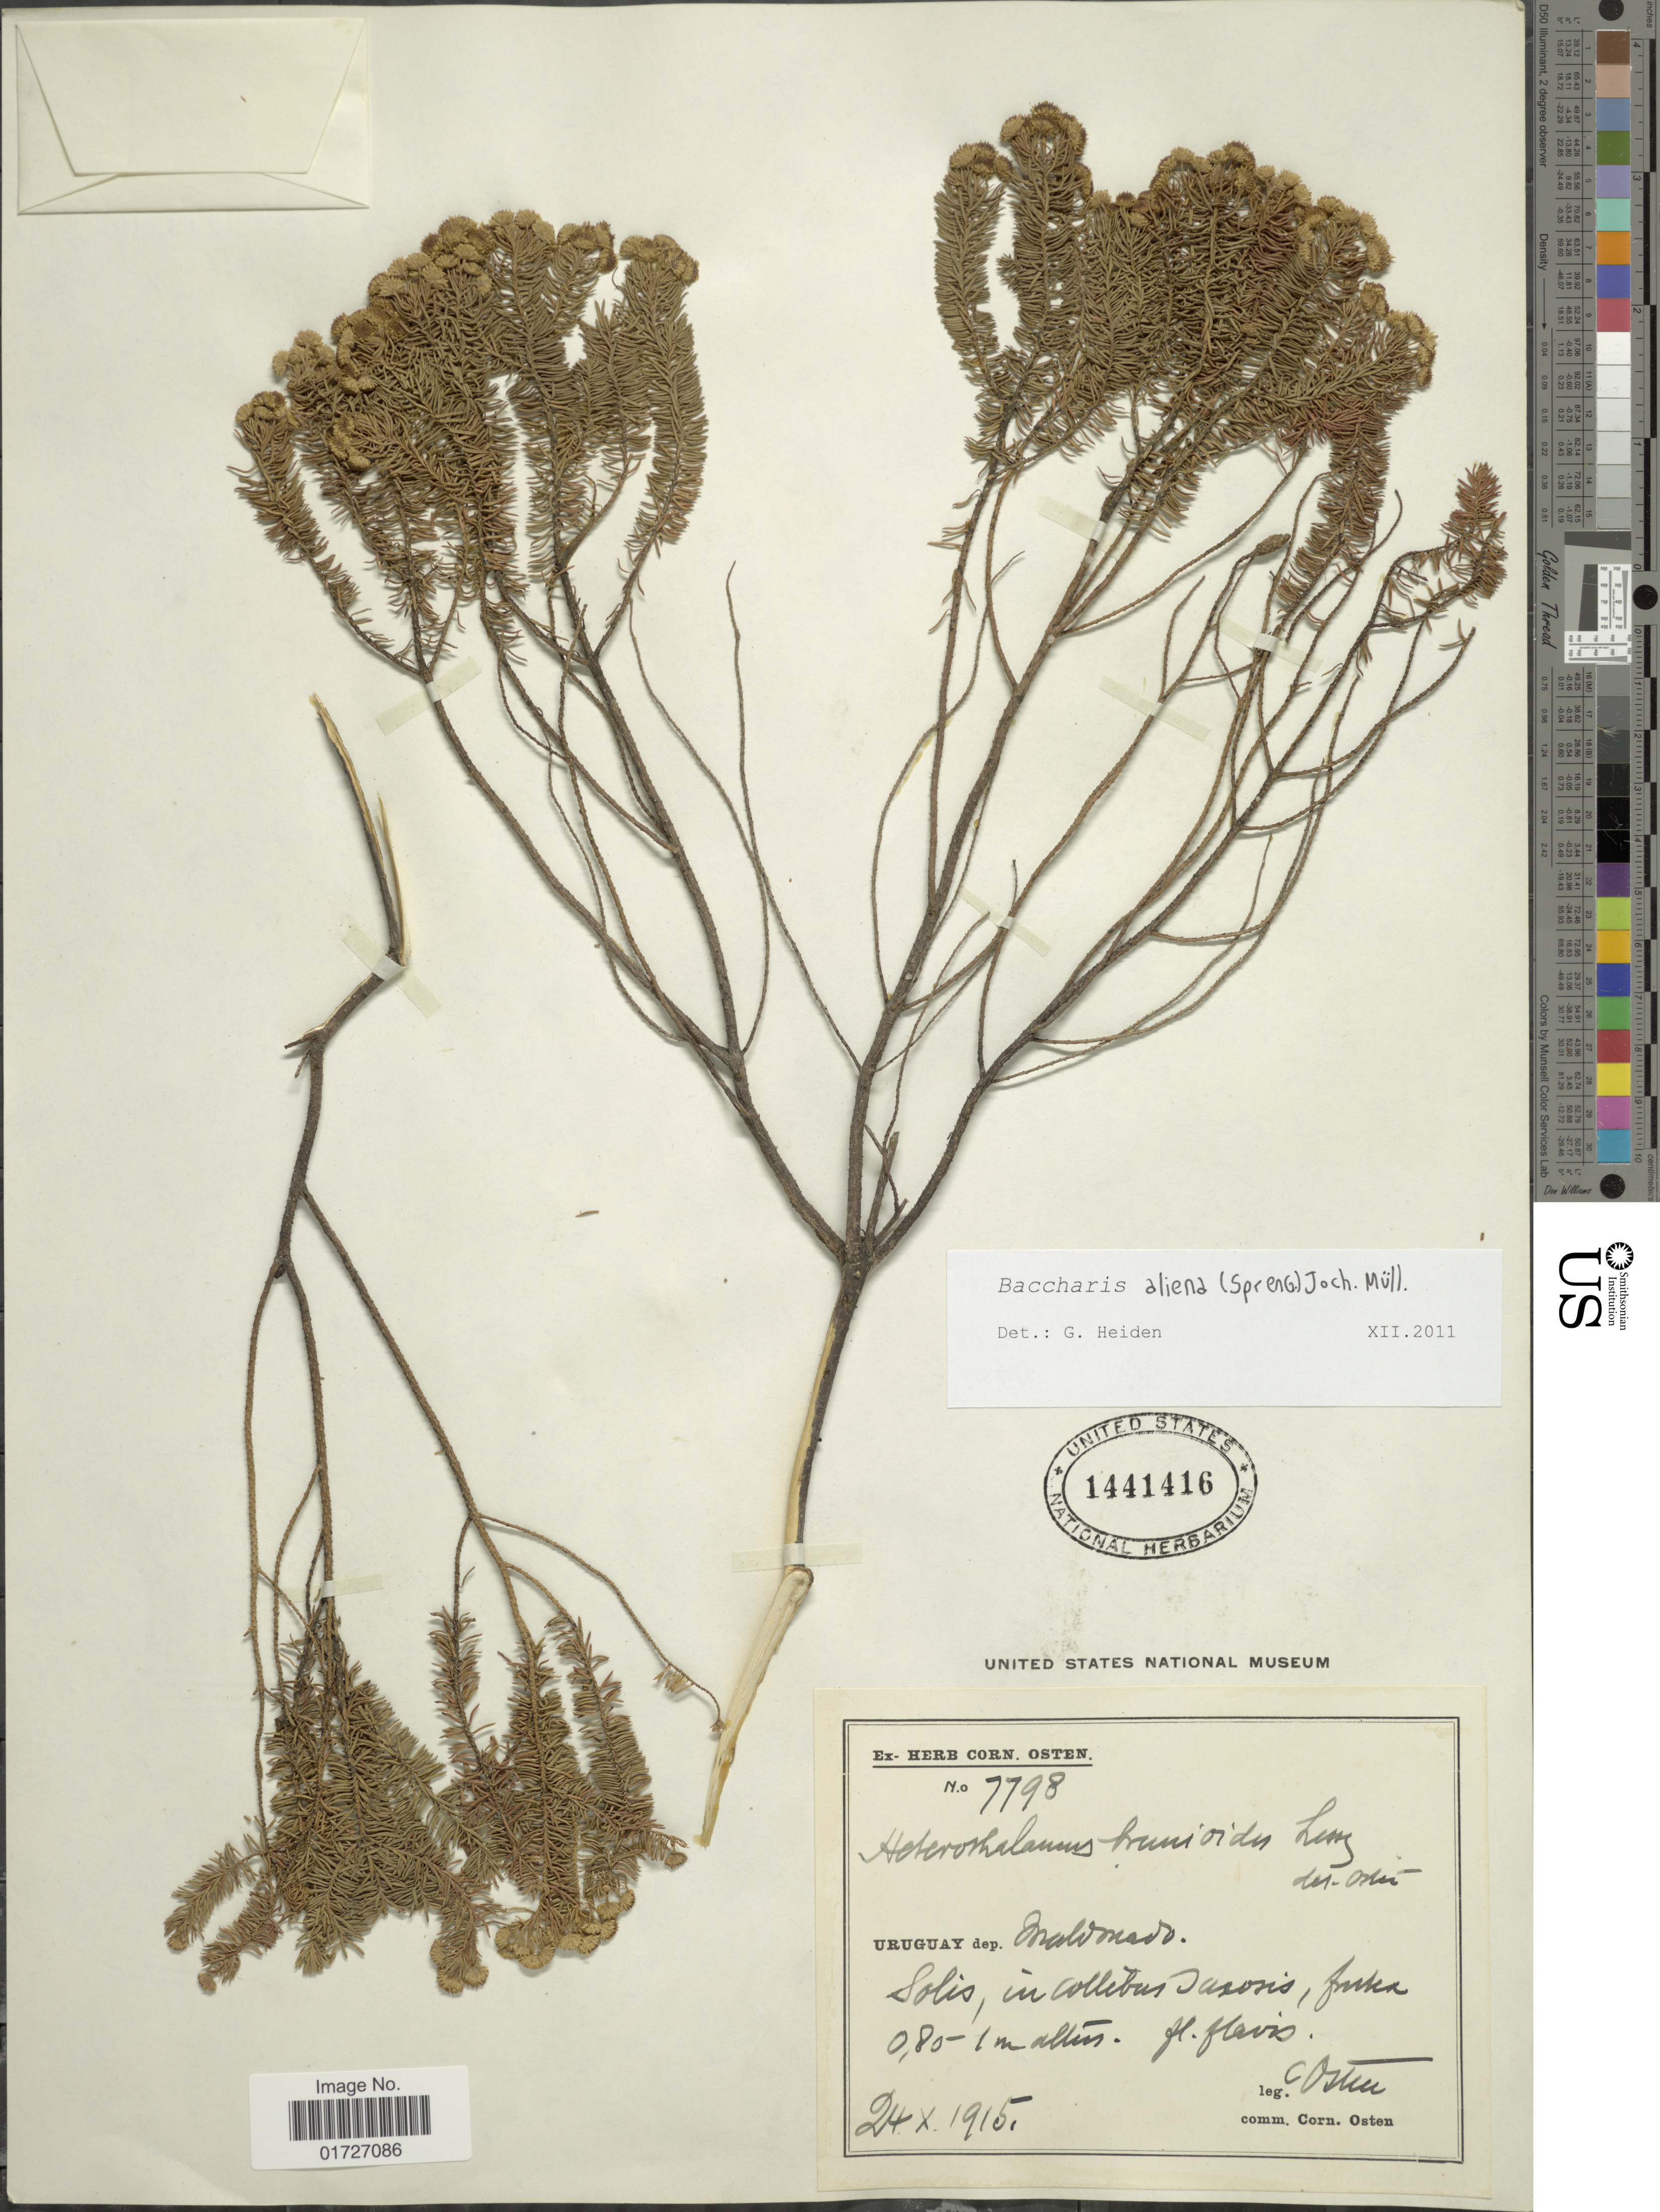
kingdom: Plantae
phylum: Tracheophyta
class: Magnoliopsida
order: Asterales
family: Asteraceae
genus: Baccharis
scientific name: Baccharis aliena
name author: (Spreng.) Joch. Müll.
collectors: C. Osten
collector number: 7798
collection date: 1915-10-24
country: Uruguay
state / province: Maldonado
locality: Solis, in collibus Taxoris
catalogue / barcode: US 1441416